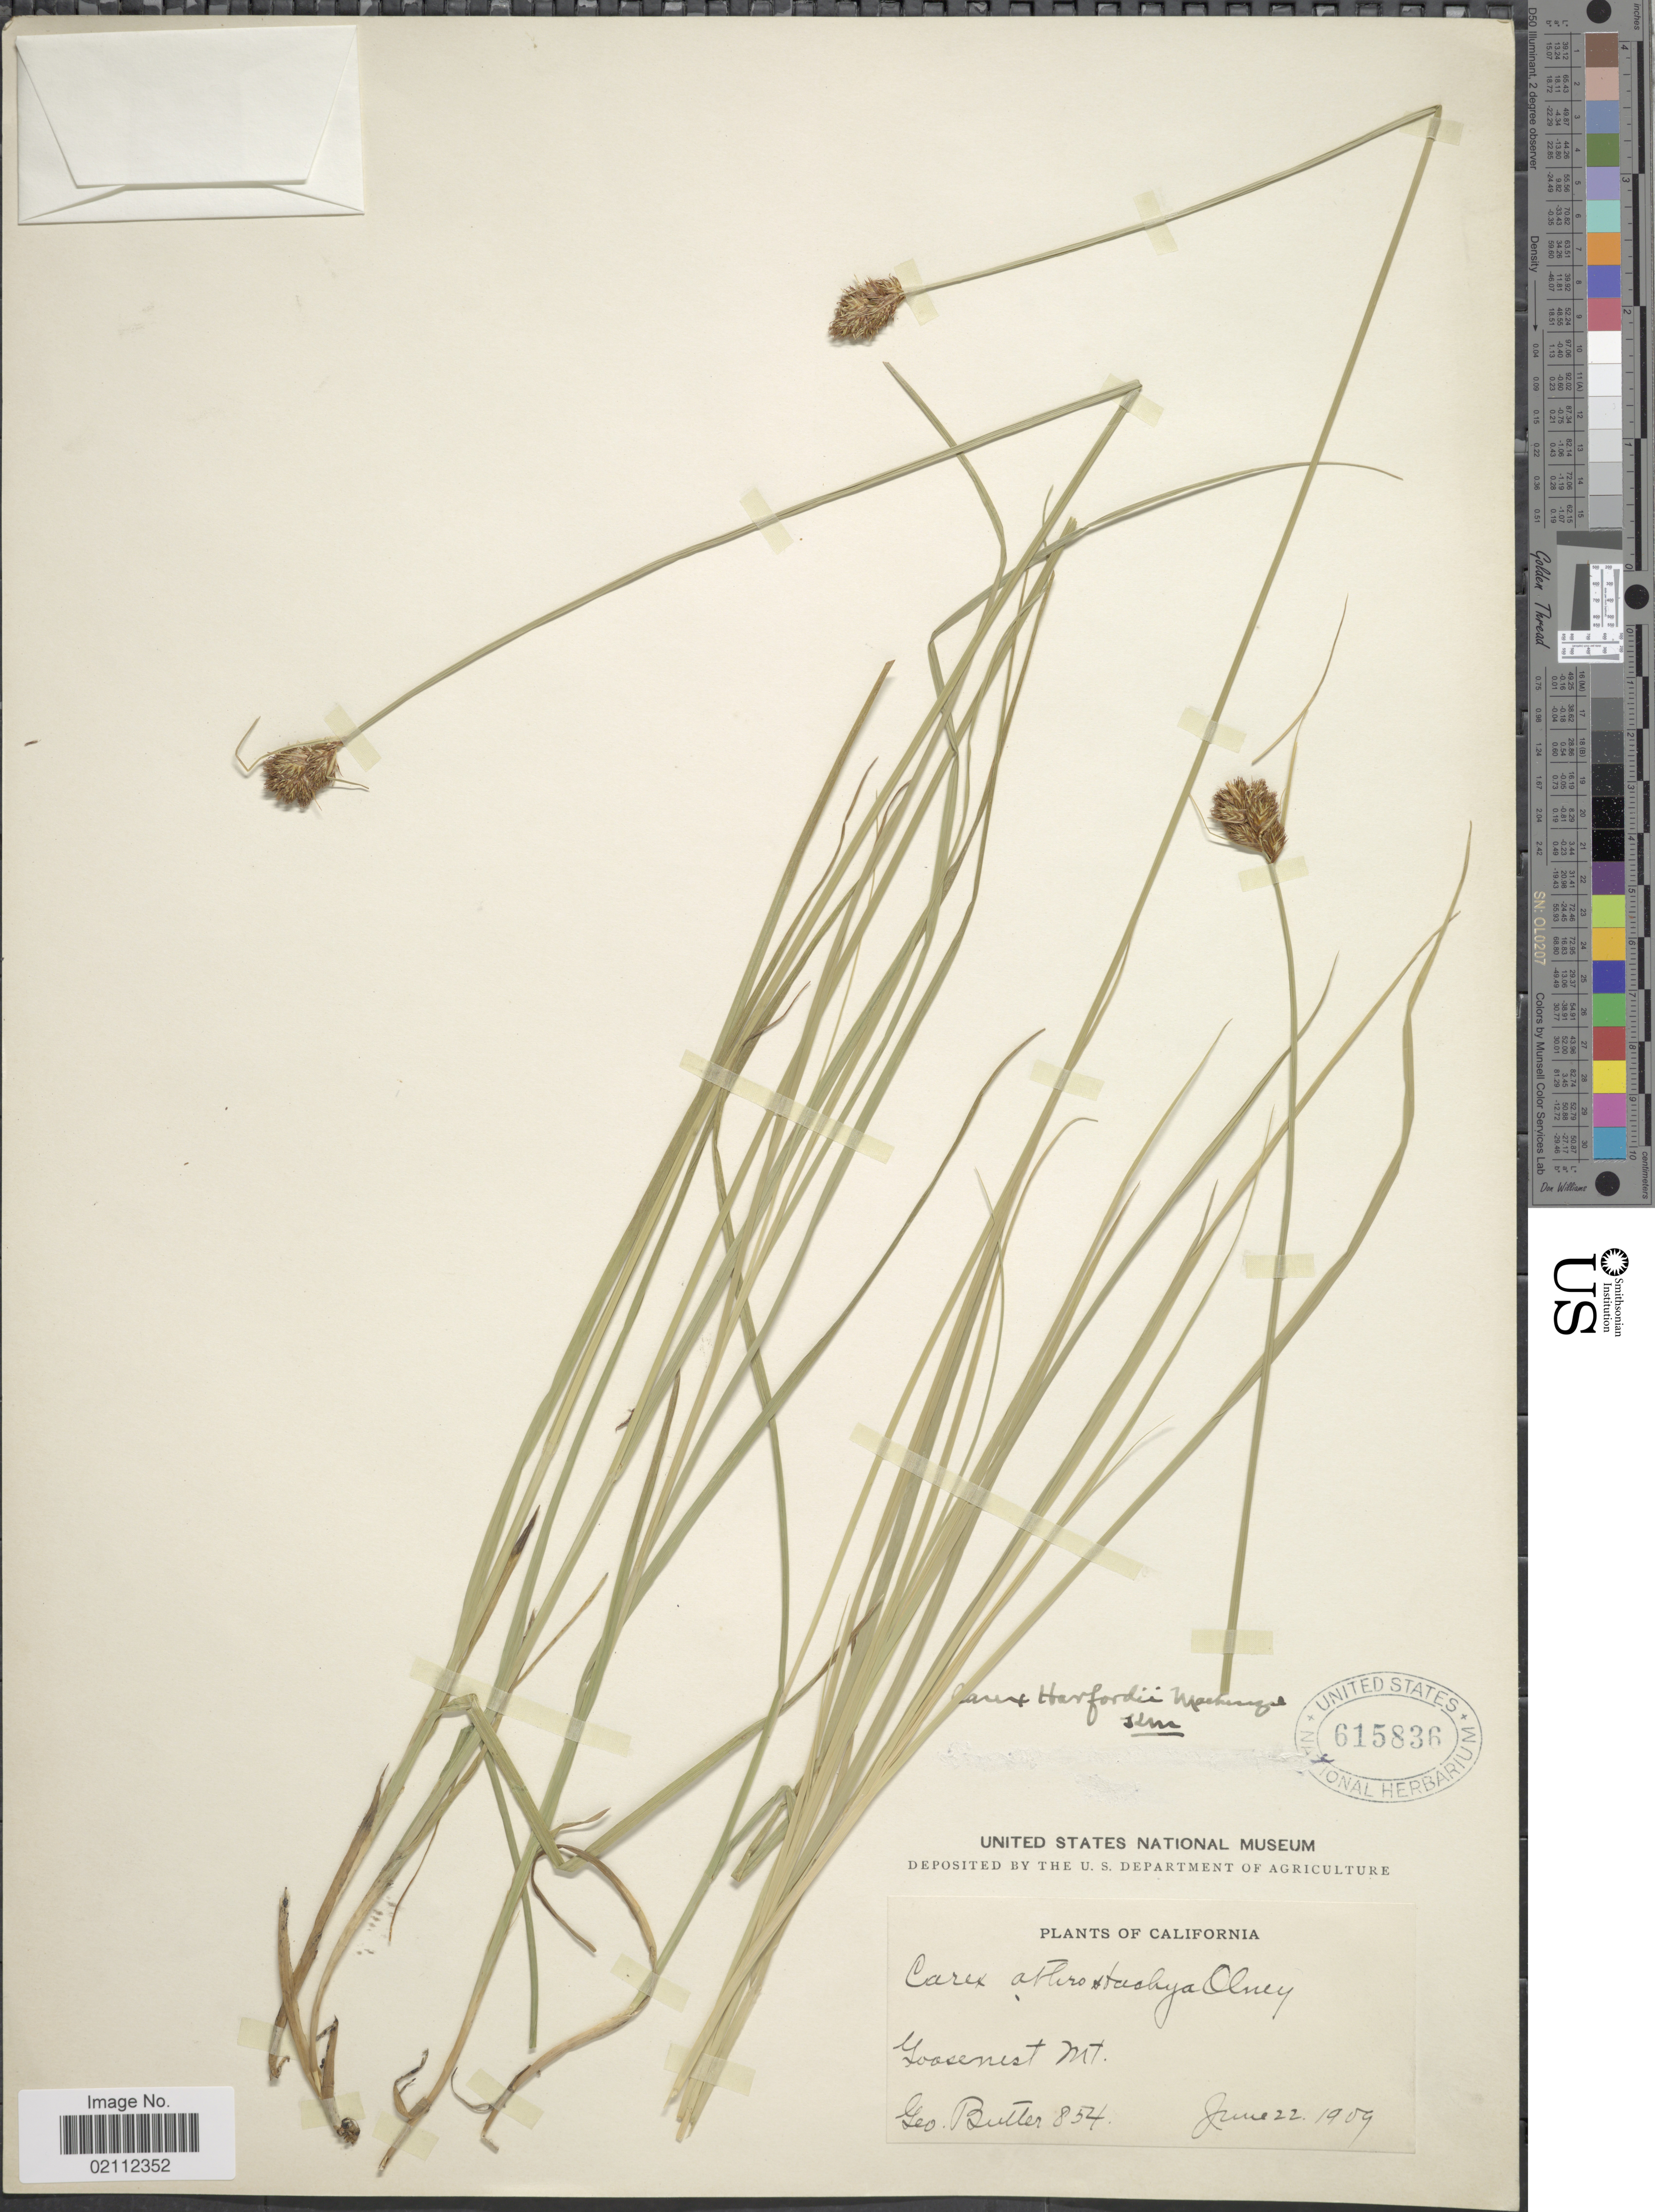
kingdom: Plantae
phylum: Tracheophyta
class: Liliopsida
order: Poales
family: Cyperaceae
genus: Carex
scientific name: Carex harfordii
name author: Mack.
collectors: G. D. Butler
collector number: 854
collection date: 1909-06-22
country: United States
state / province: California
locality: Goosenest Mt.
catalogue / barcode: US 615836